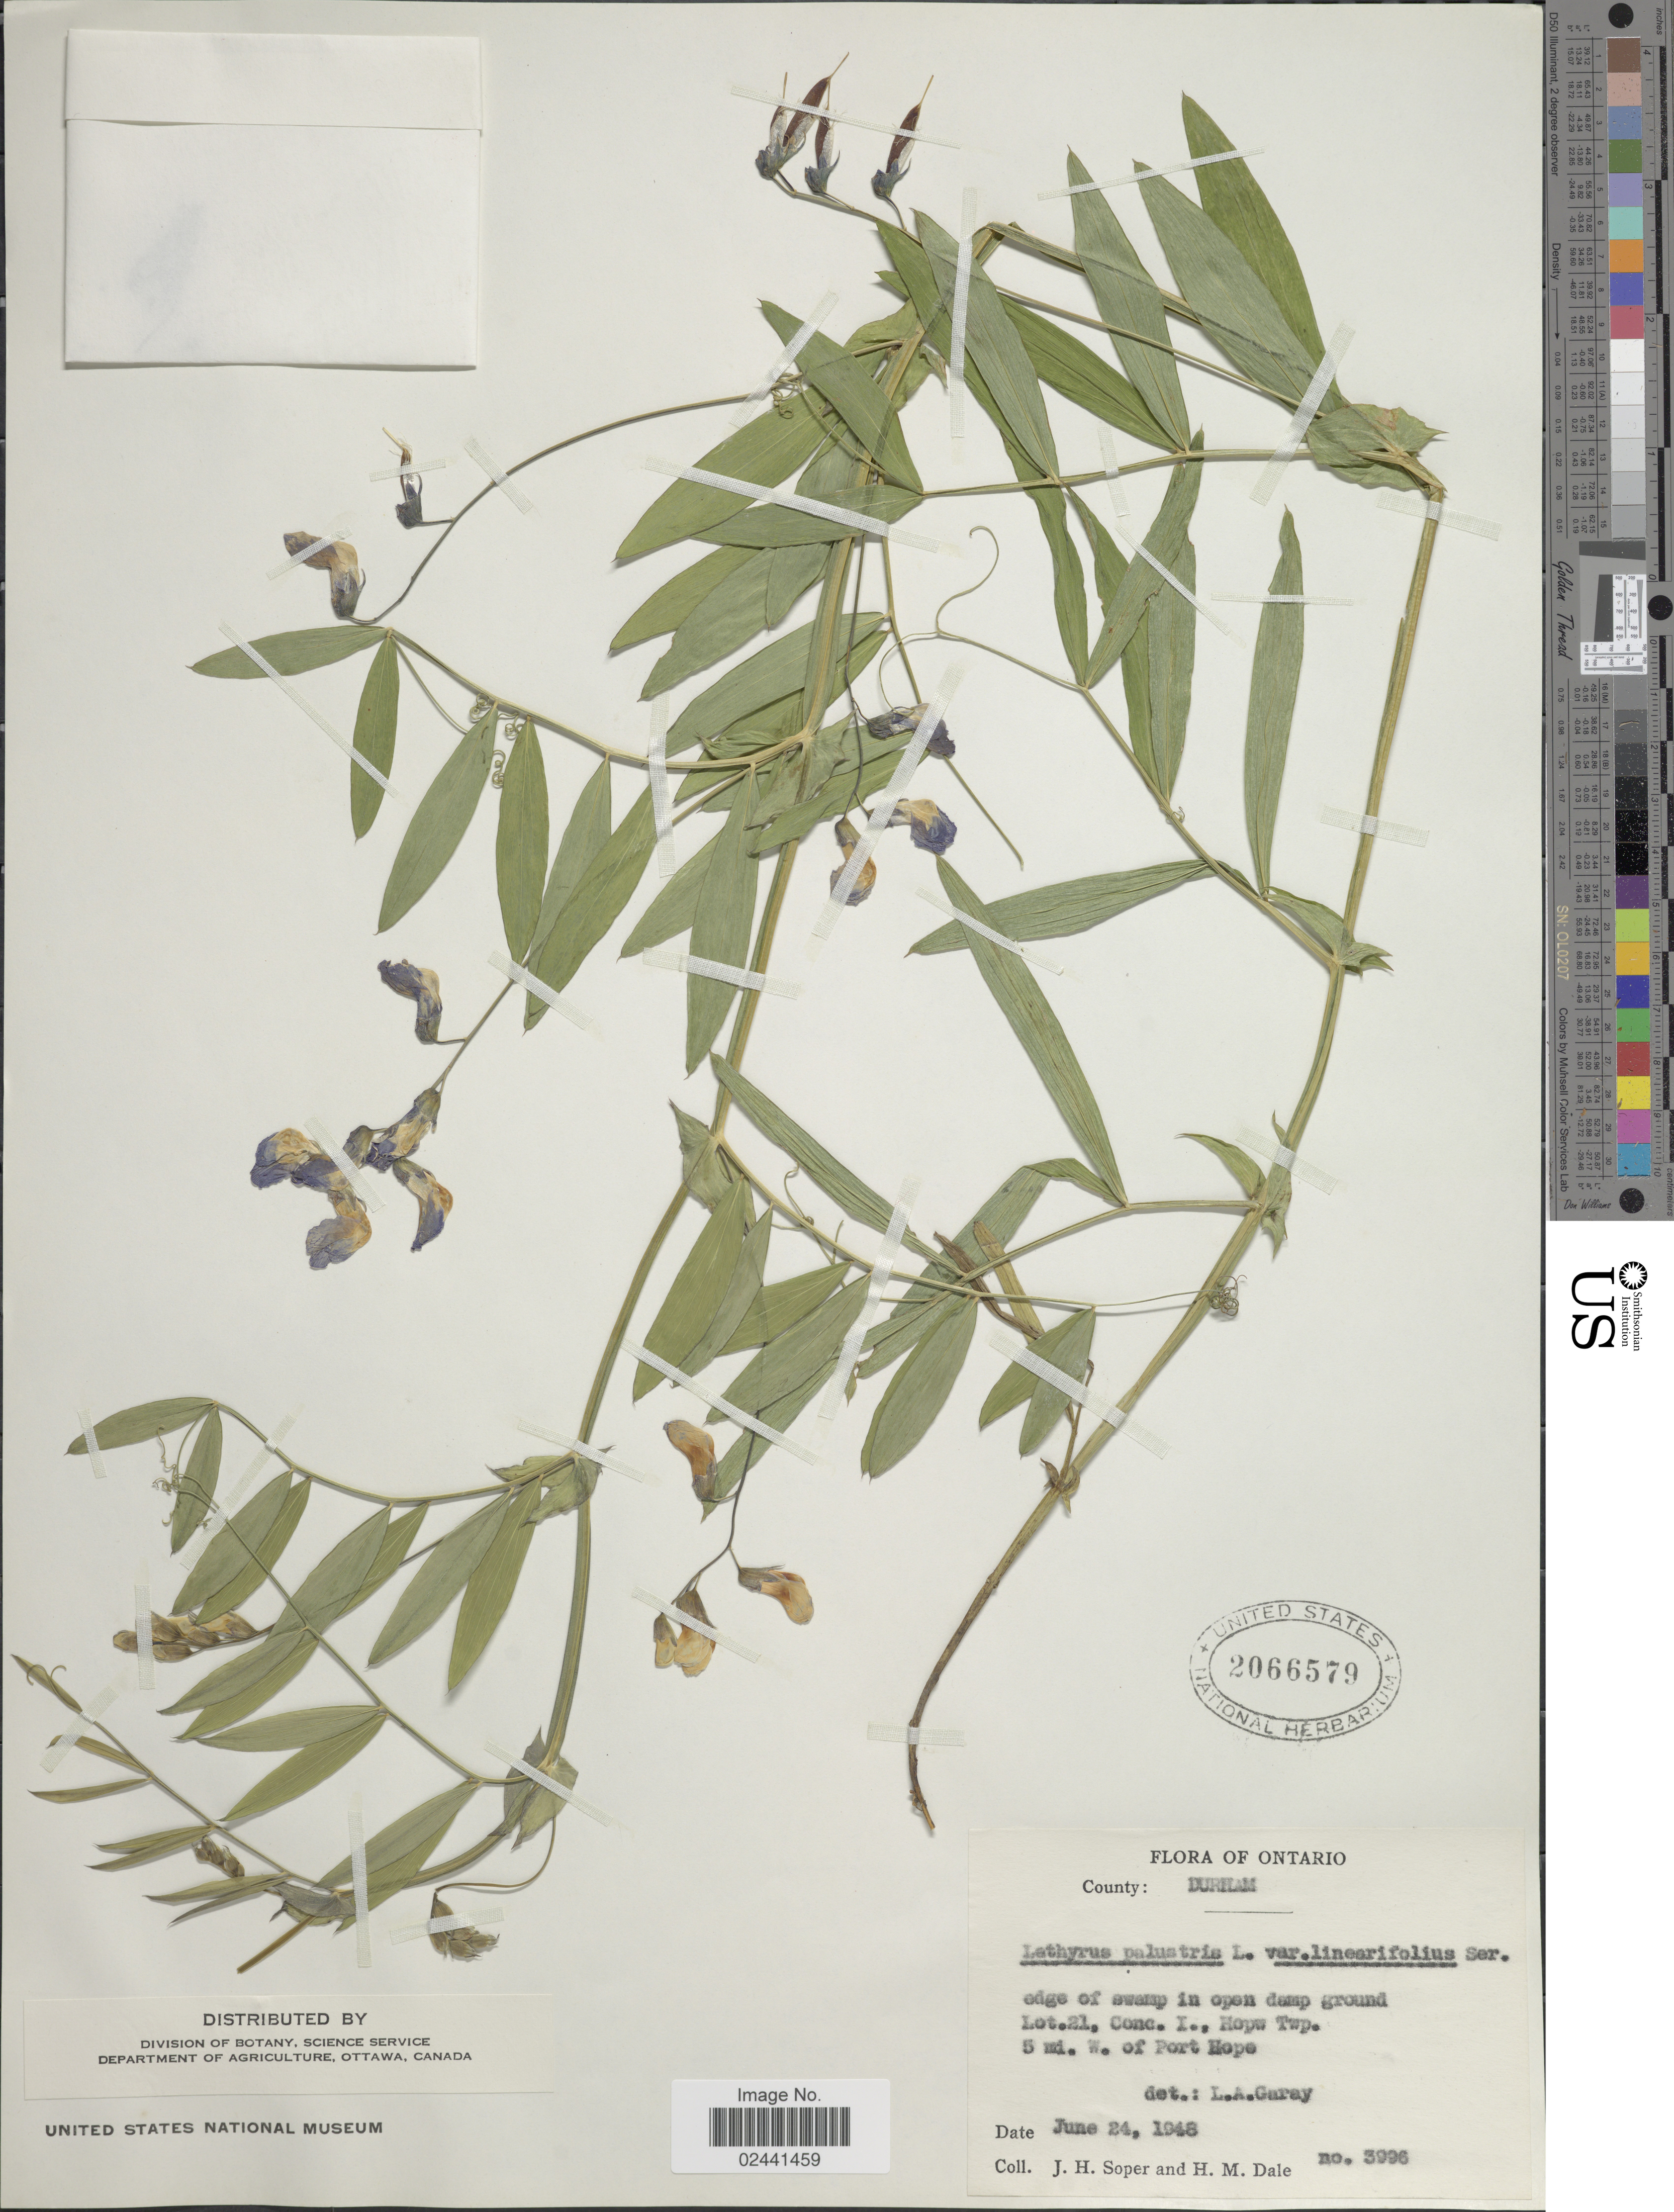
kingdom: Plantae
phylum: Tracheophyta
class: Magnoliopsida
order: Fabales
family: Fabaceae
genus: Lathyrus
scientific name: Lathyrus palustris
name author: L.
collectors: J. H. Soper & H. M. Dale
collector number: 3996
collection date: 1948-06-24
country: Canada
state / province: Ontario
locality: County: Durham, edge of swamp in open damp ground Lot. 21, Conc. I., Hopw Twp. 5 mi W of Port Hope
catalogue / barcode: US 2066579